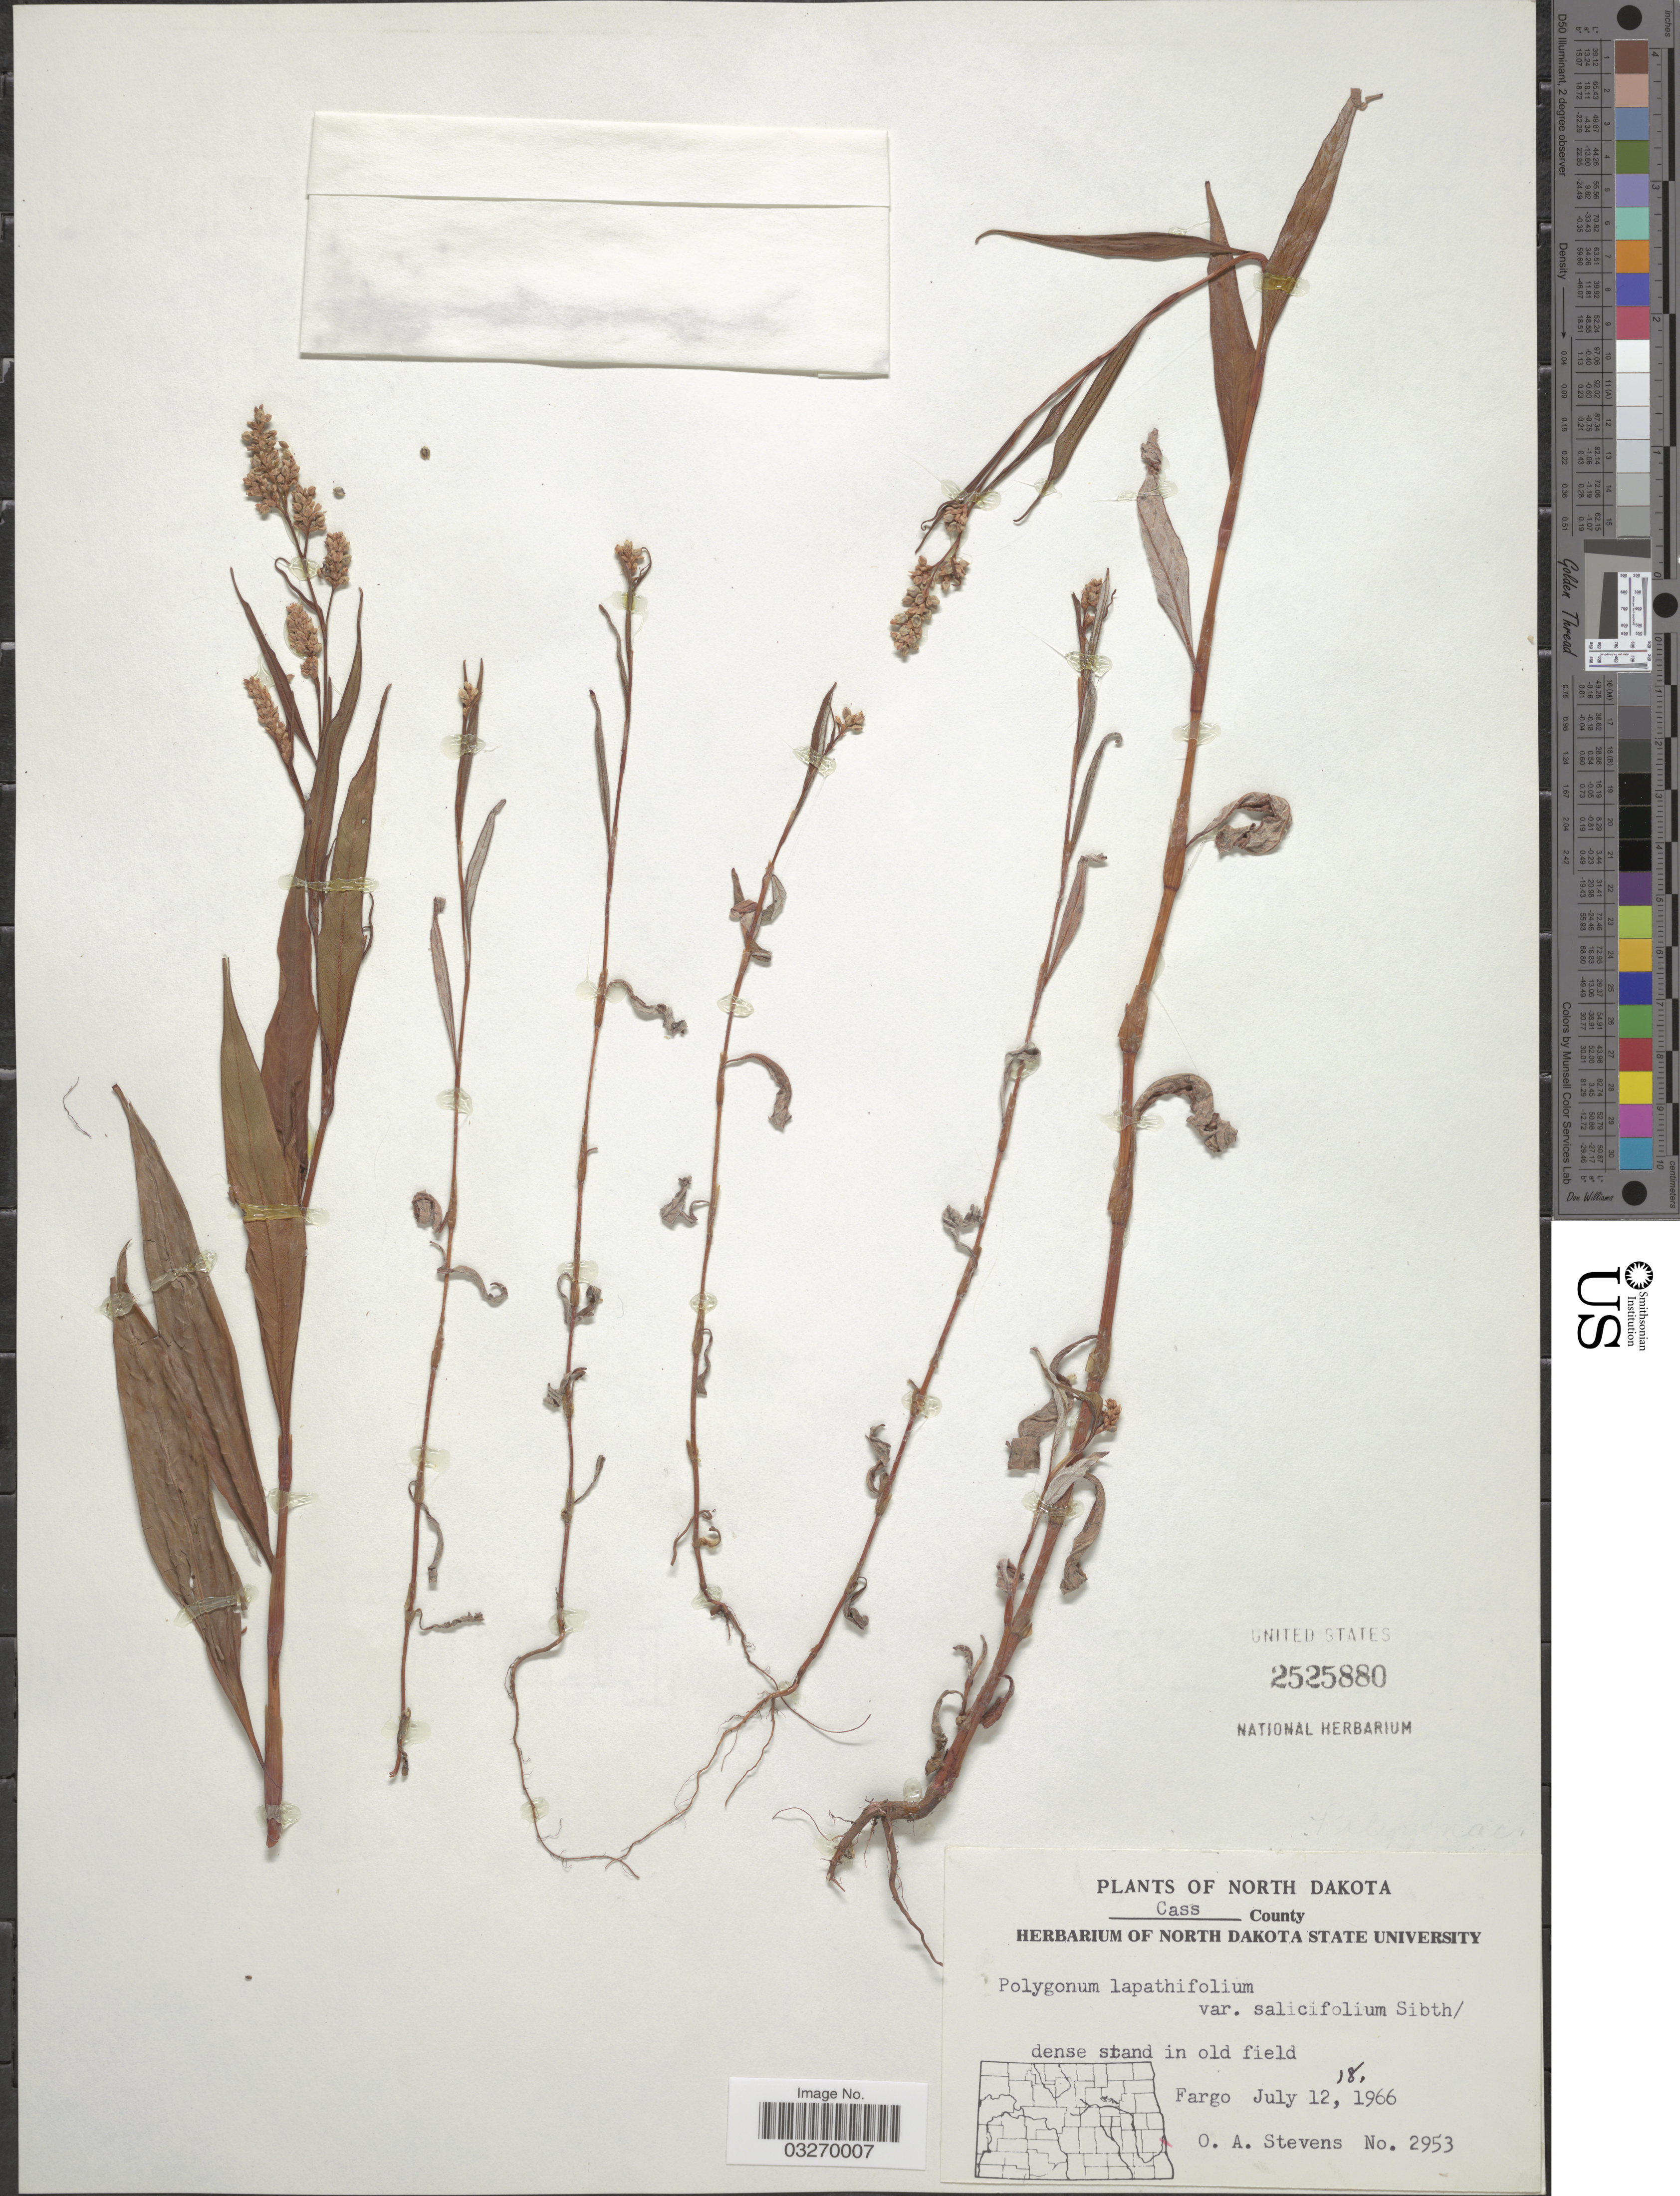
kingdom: Plantae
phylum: Tracheophyta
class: Magnoliopsida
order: Caryophyllales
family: Polygonaceae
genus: Persicaria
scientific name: Persicaria lapathifolia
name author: (L.) Delarbre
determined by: Atha, D. E.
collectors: O. A. Stevens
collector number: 2953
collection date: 1966-07-12/1966-07-18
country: United States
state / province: North Dakota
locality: Cass County. Fargo.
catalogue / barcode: US 2525880